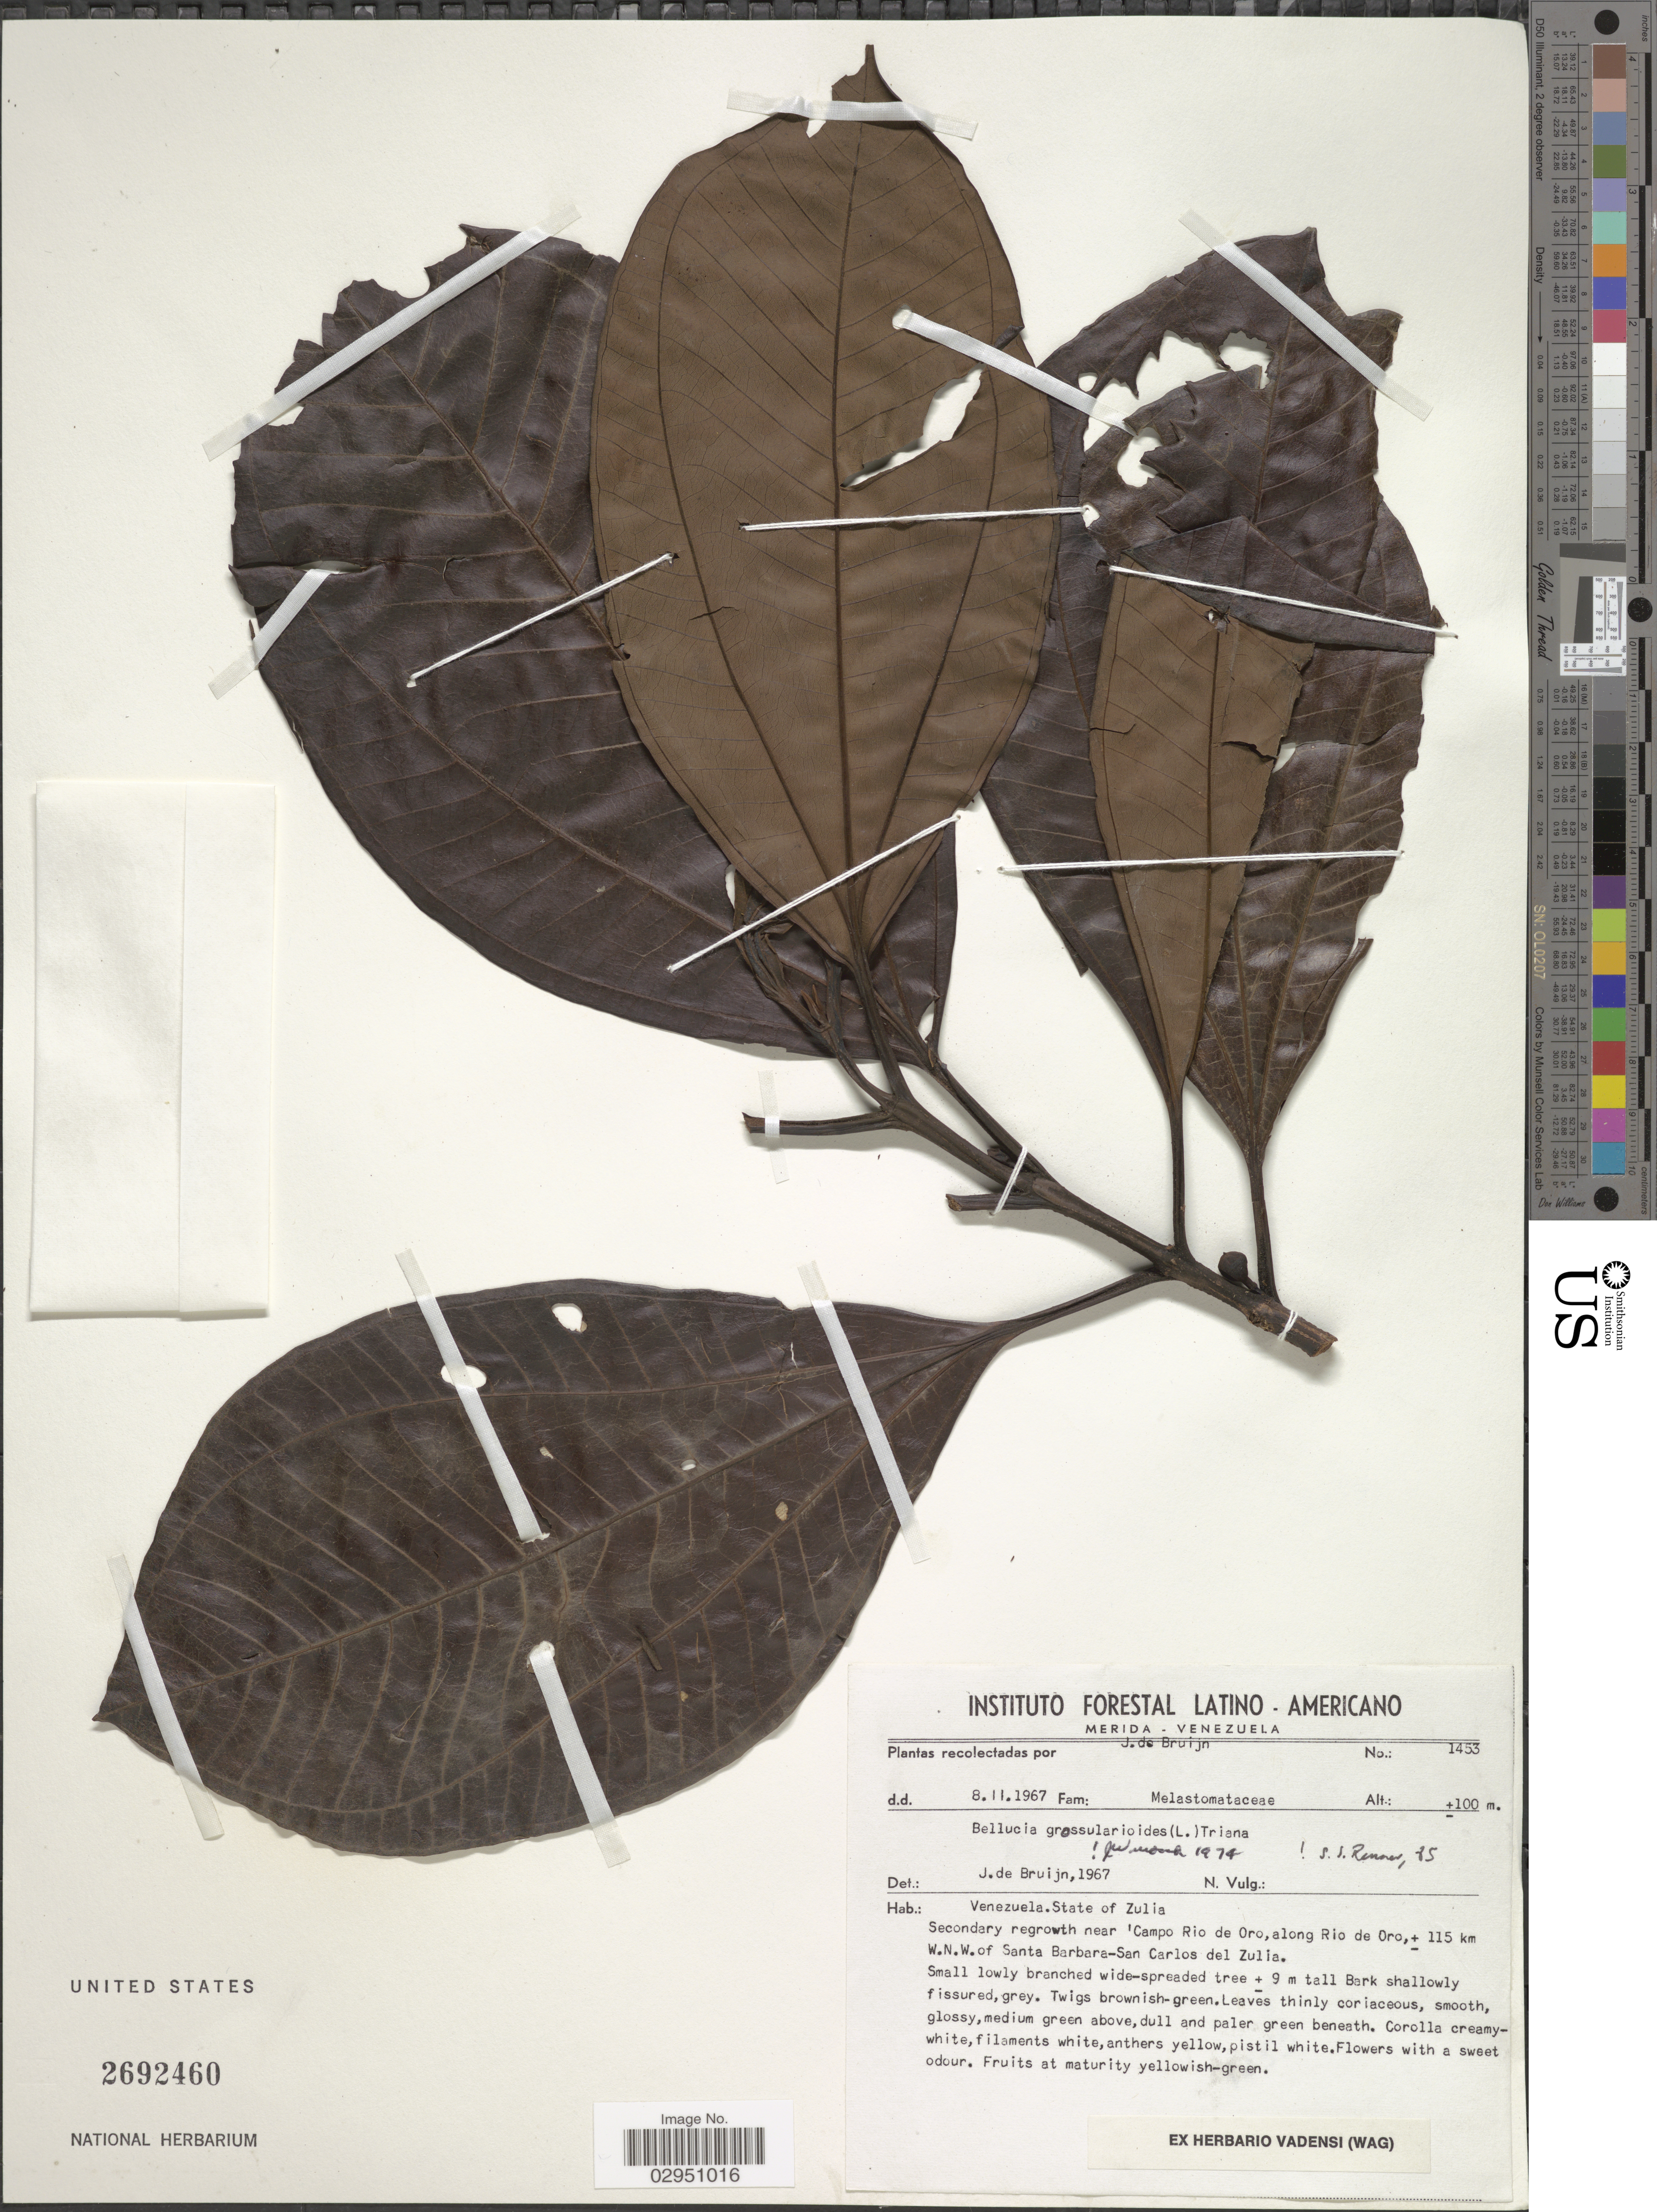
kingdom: Plantae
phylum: Tracheophyta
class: Magnoliopsida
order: Myrtales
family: Melastomataceae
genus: Bellucia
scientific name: Bellucia grossularioides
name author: (L.) Triana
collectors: J. Bruijn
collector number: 1453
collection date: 1967-11-08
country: Venezuela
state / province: Zulia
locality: Near 'Campo Rio de Oro, along Rio de Oro, ± 115 km W.N.W. of Santa Barbara-San Carlos del Zulia.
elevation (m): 100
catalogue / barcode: US 2692460